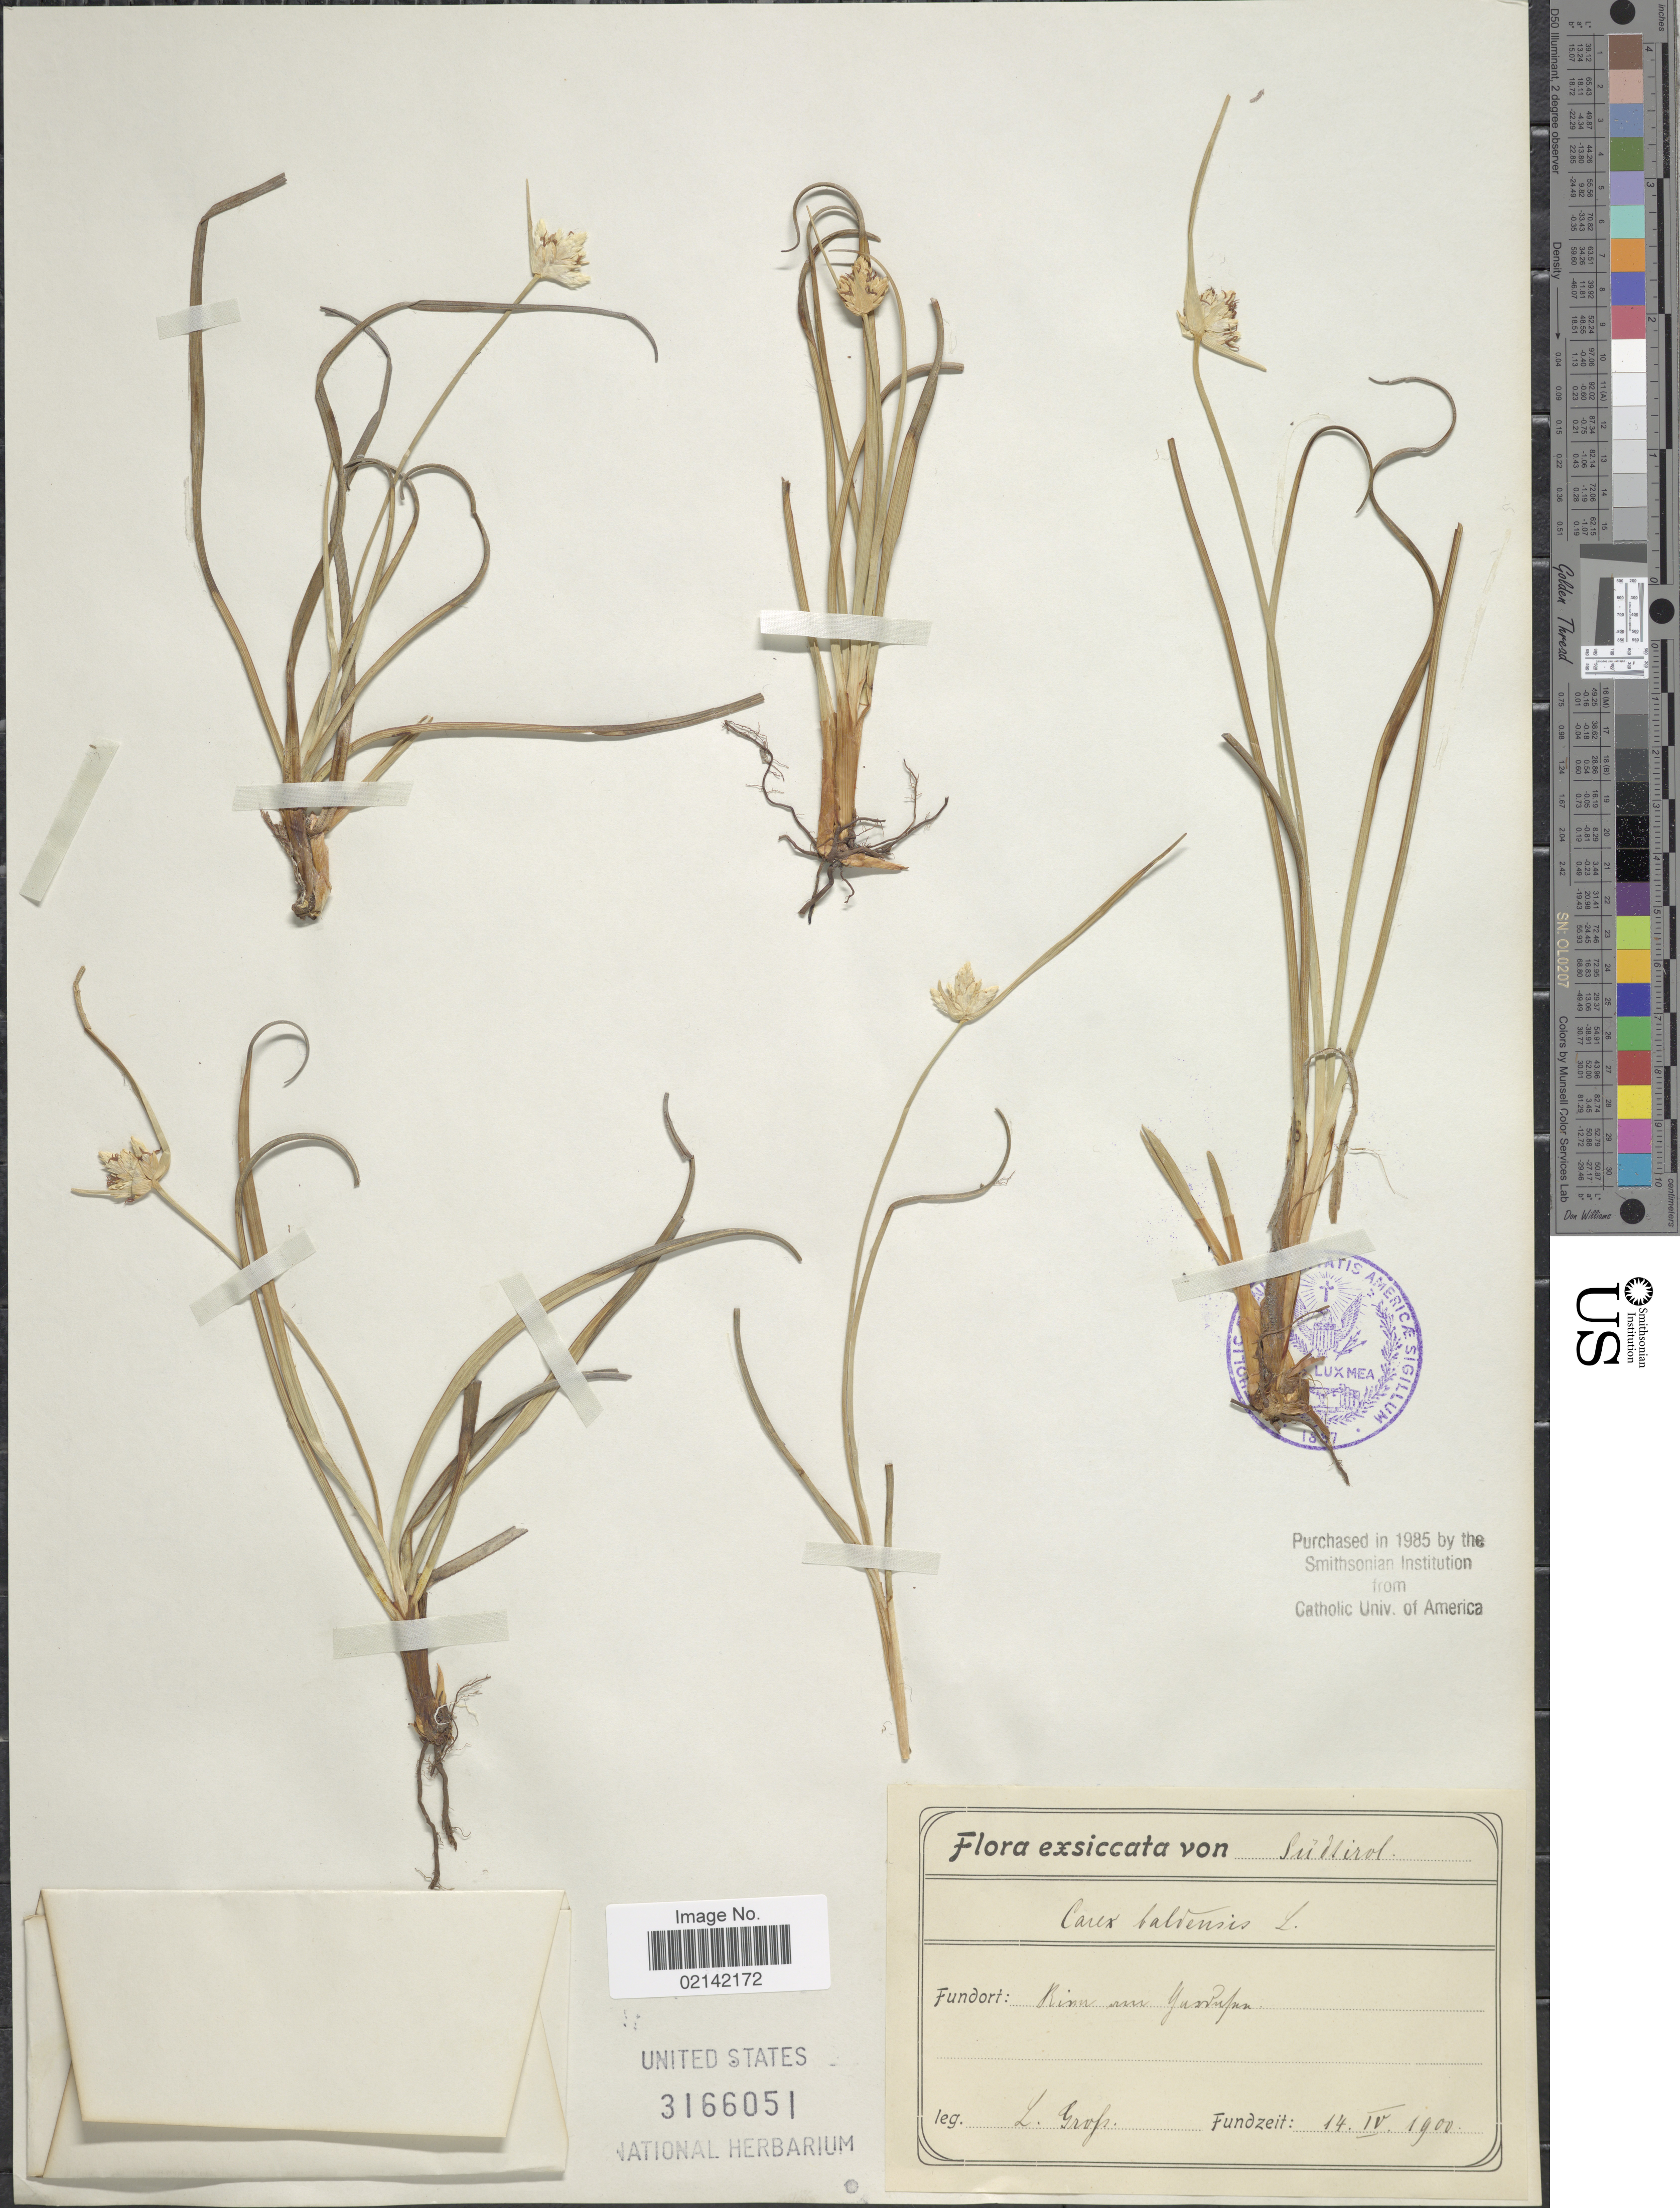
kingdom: Plantae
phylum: Tracheophyta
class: Liliopsida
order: Poales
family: Cyperaceae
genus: Carex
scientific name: Carex baldensis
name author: L.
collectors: L. Gross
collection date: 1900-04-14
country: Italy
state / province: Trentino-Alto Adige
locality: Sudtirol, Rinn un Yuspufn [interpreted]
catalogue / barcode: US 3166051